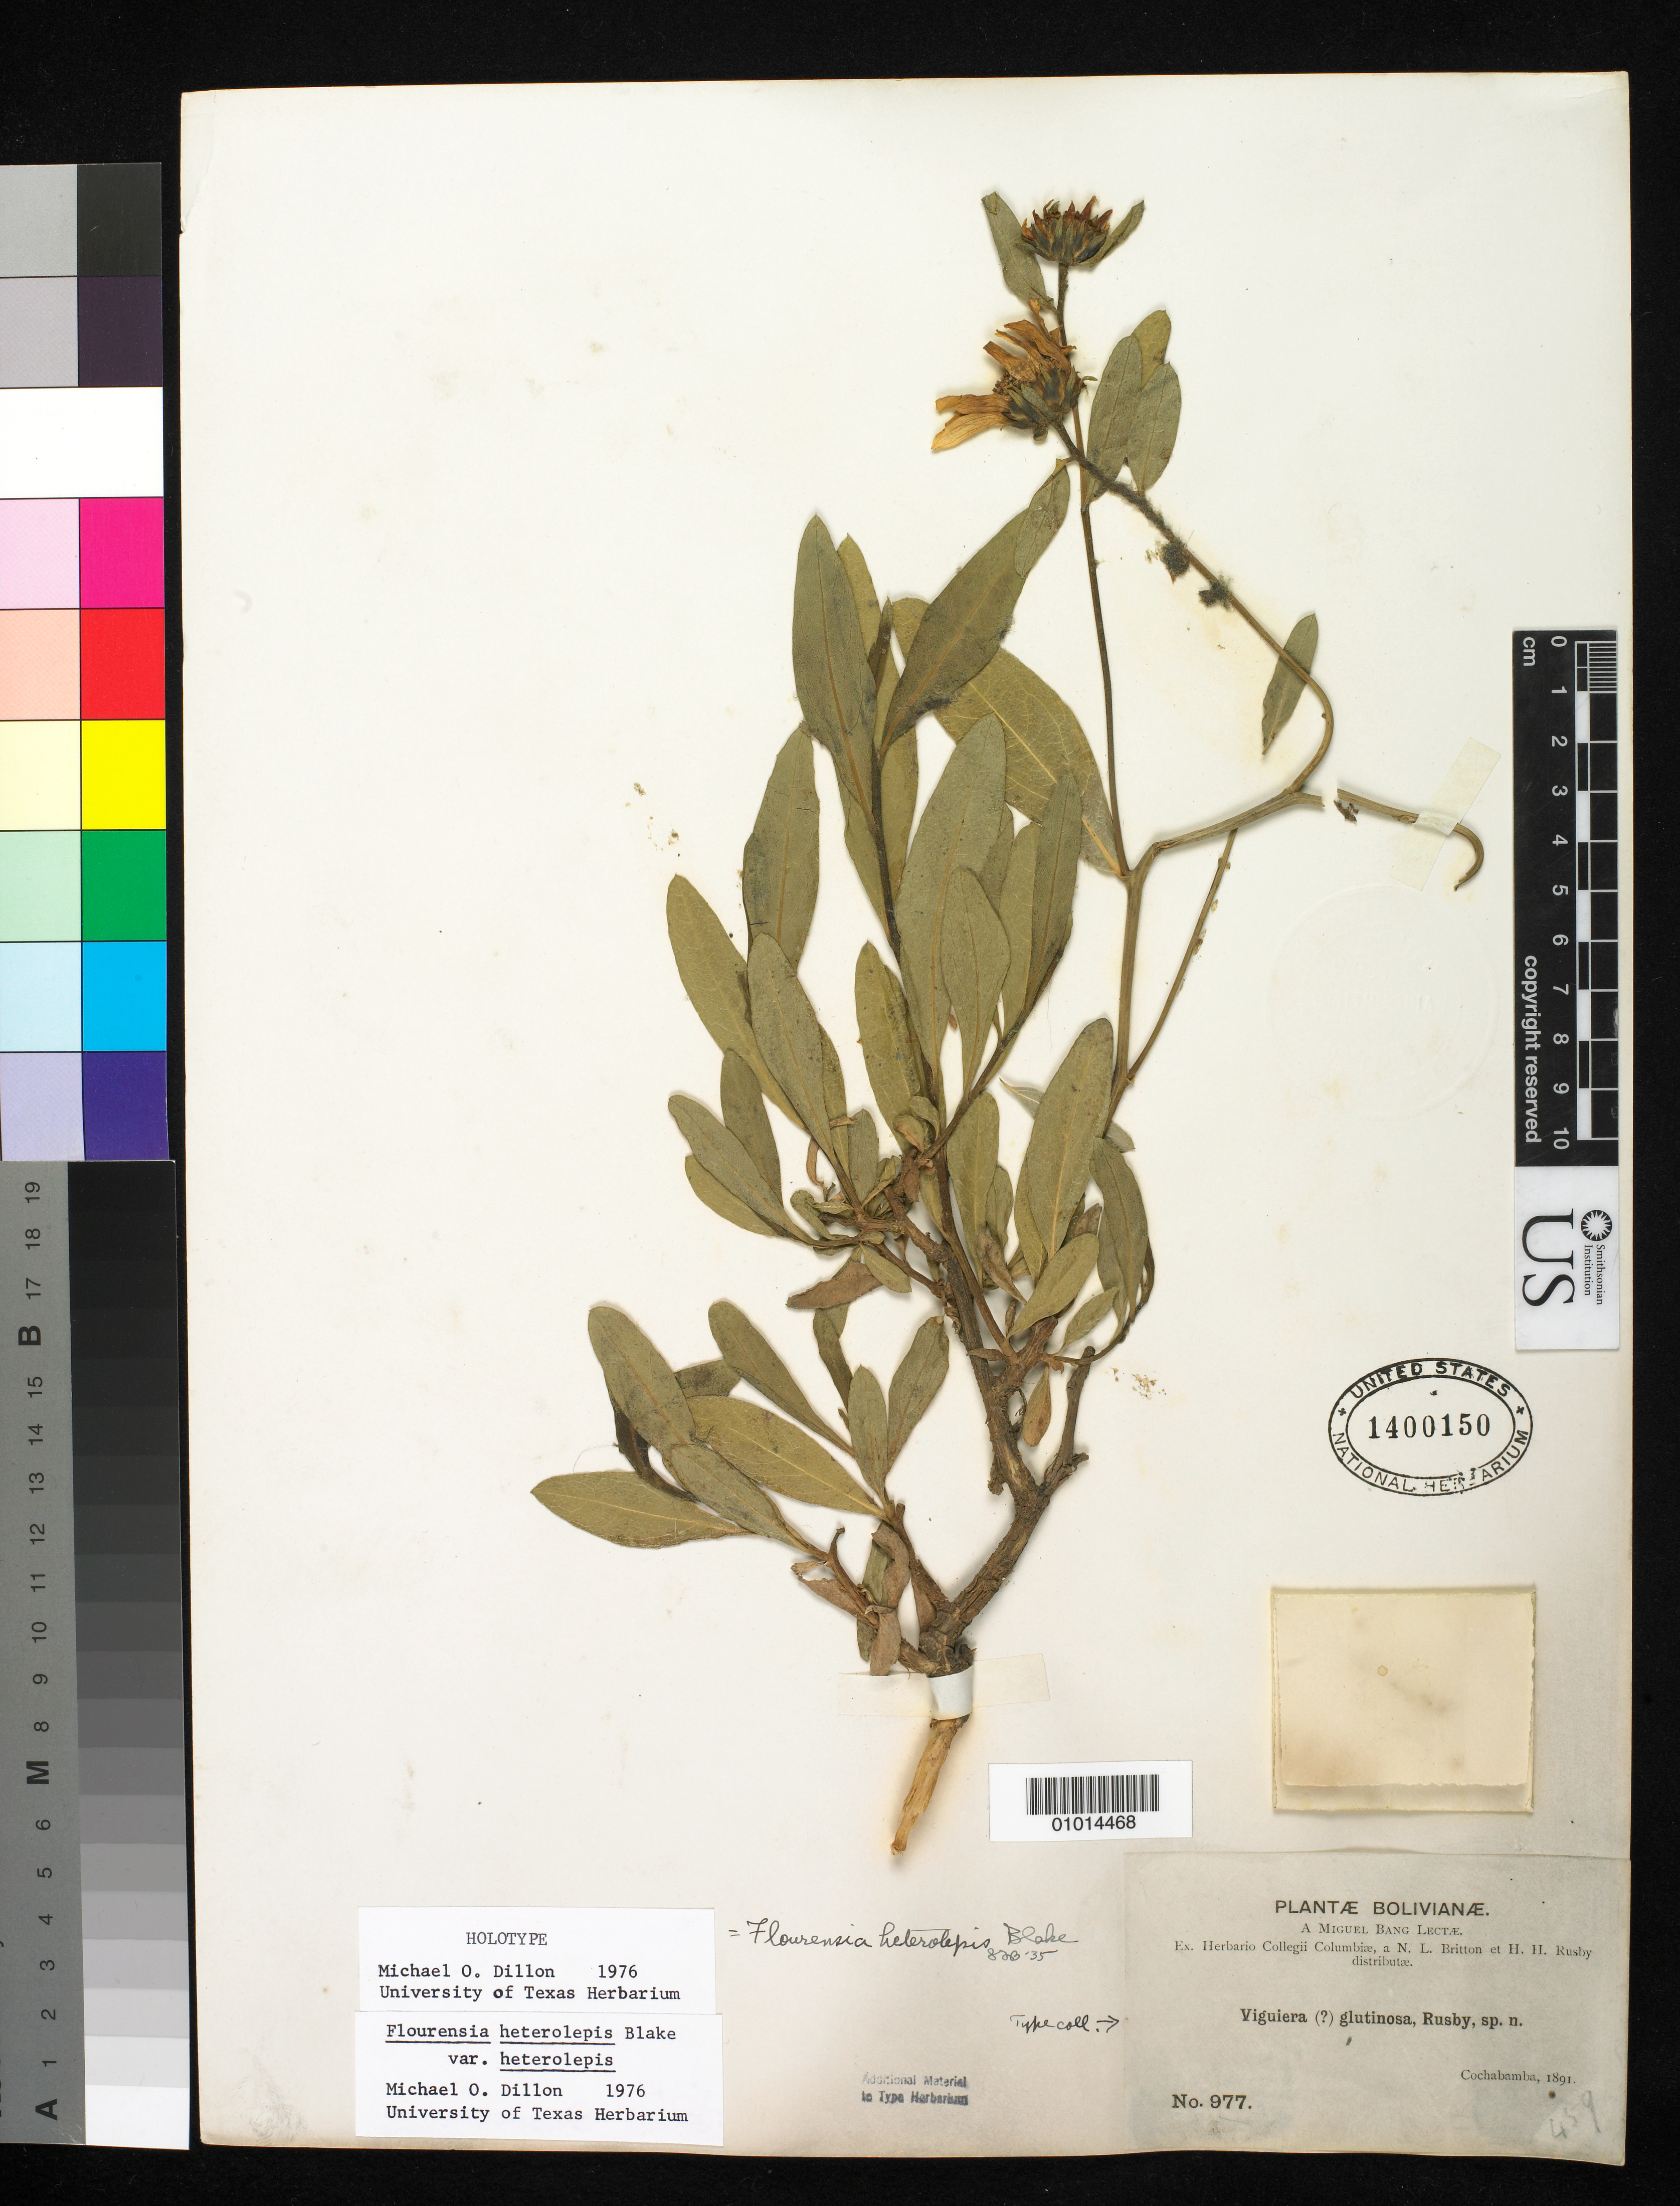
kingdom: Plantae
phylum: Tracheophyta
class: Magnoliopsida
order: Asterales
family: Asteraceae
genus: Viguiera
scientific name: Viguiera glutinosa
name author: Rusby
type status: Isotype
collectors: M. Bang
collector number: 977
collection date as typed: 1891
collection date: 1891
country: Bolivia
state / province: Cochabamba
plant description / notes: Specimen annotated by M.O. Dillon (1976) as "holotype" but holotype is almost certainly a duplicate at NY.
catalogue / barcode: US 1400150